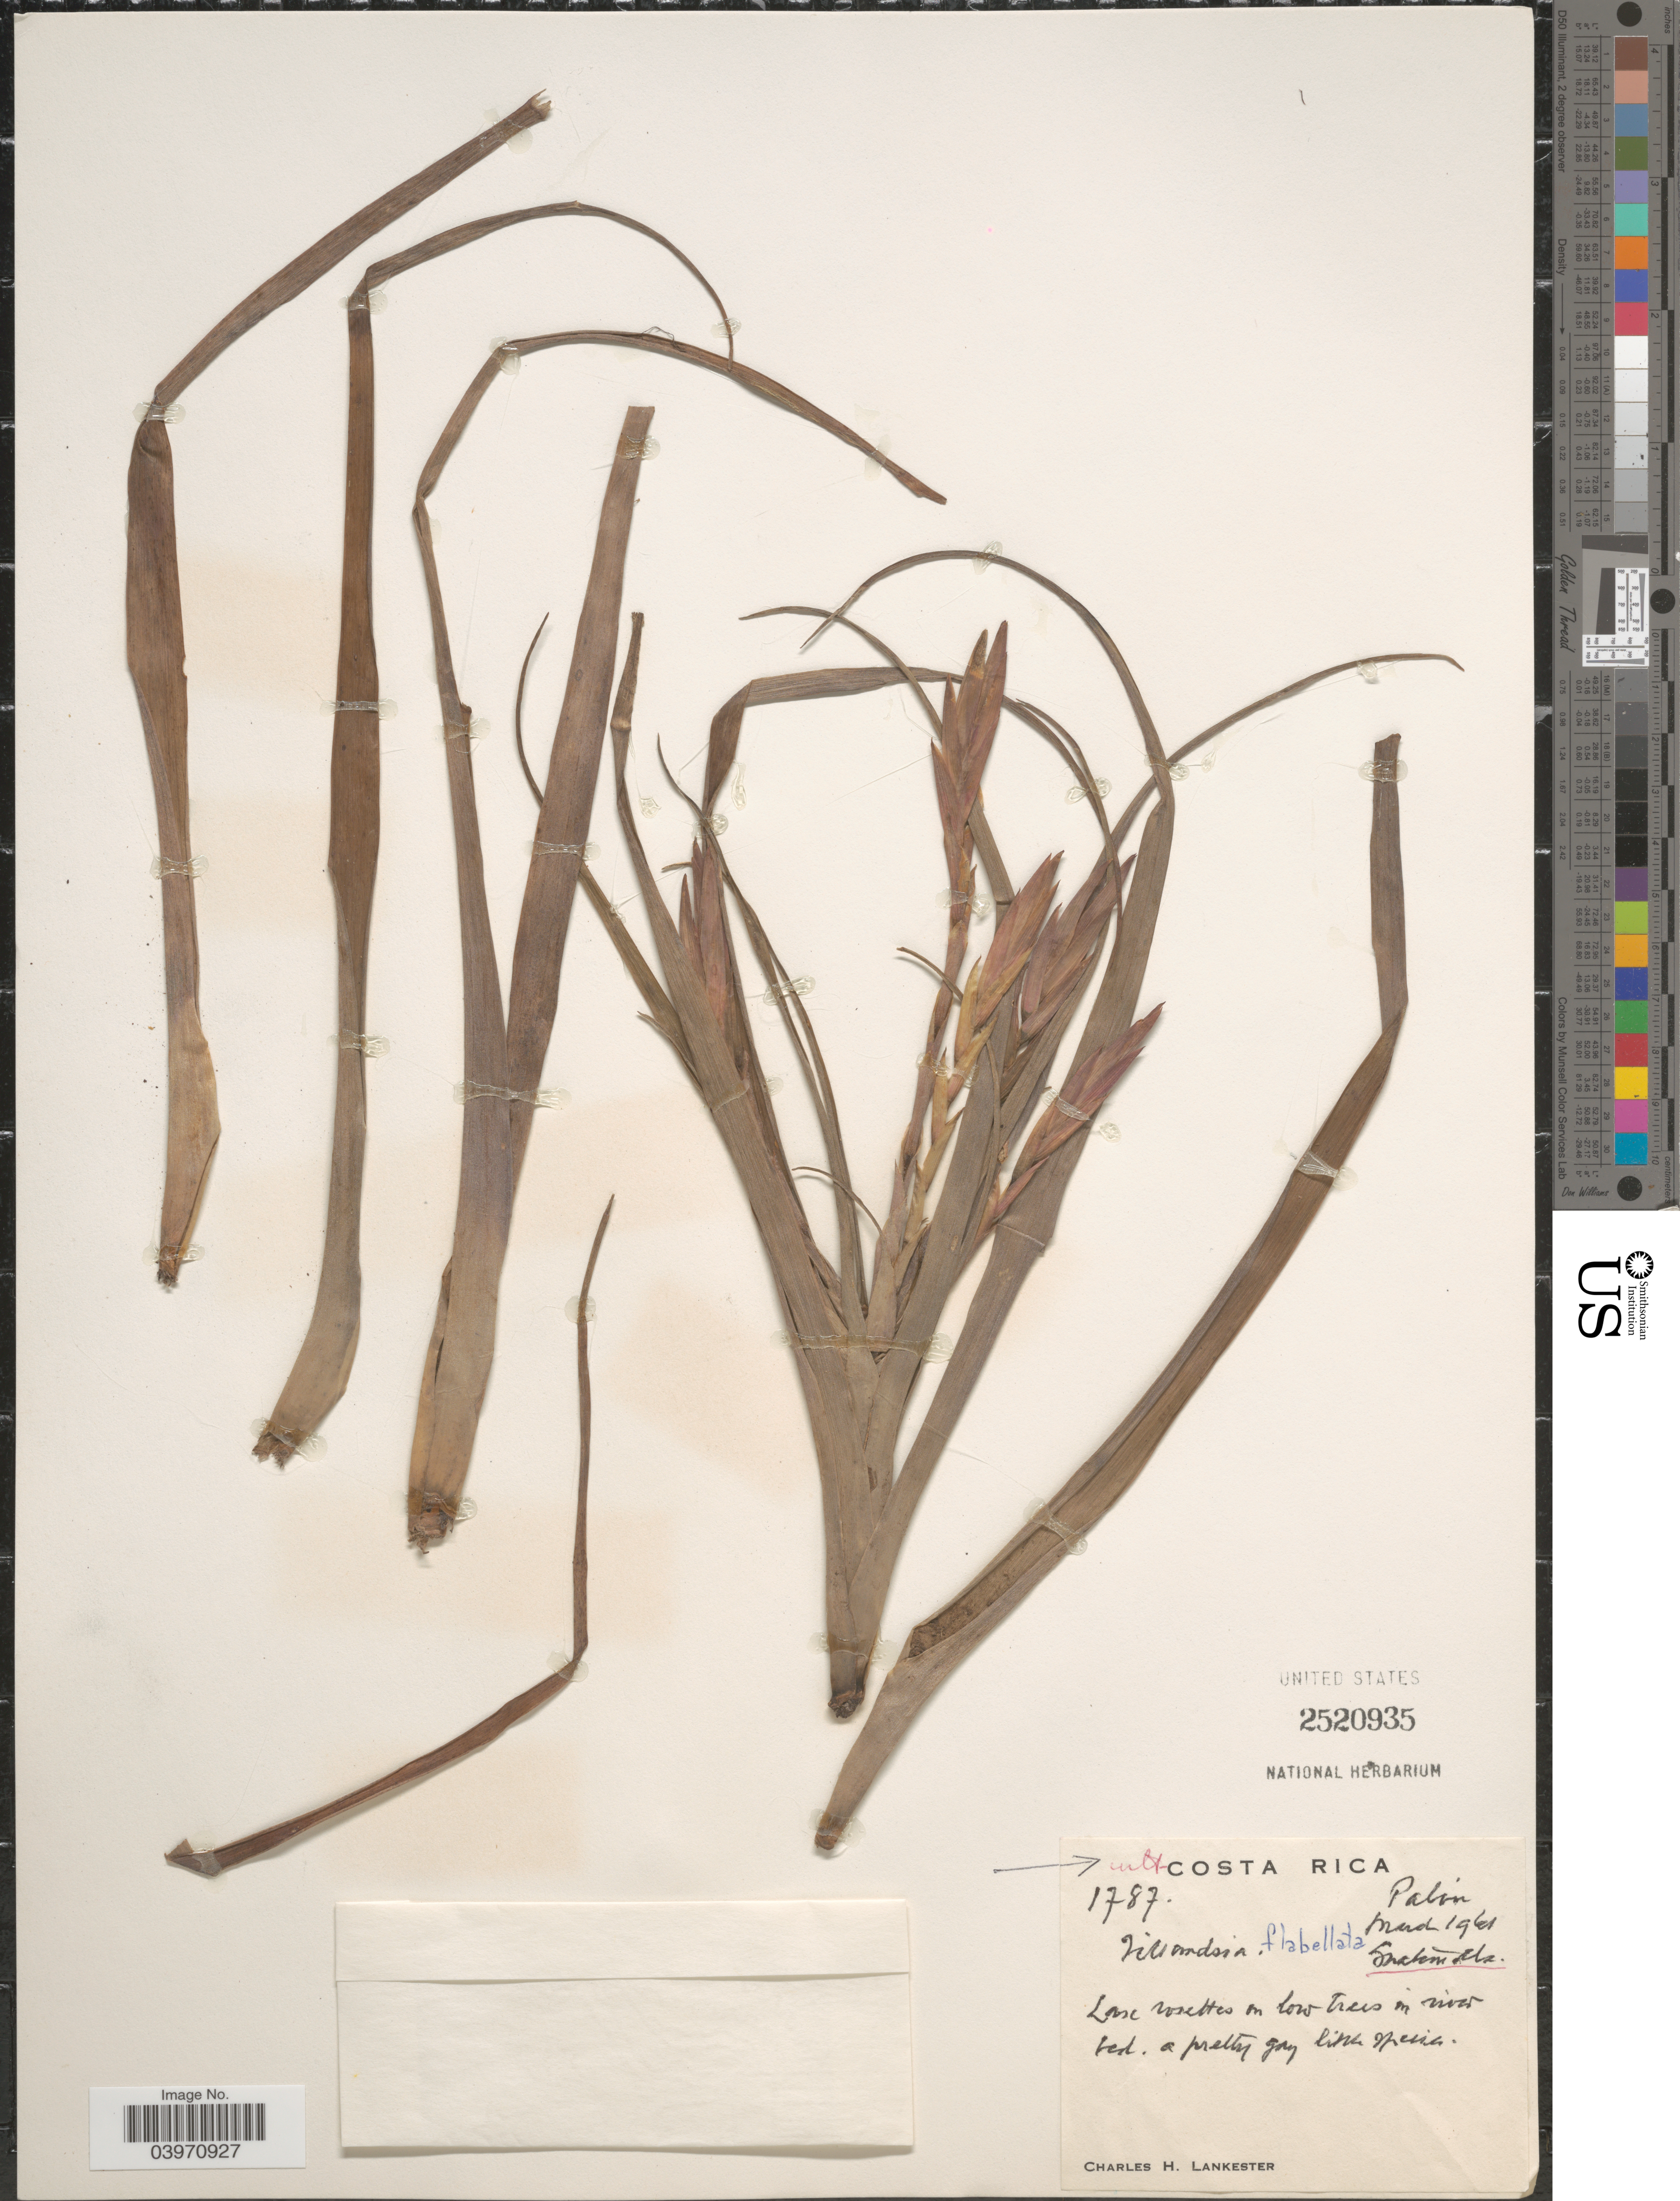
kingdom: Plantae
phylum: Tracheophyta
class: Liliopsida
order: Poales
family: Bromeliaceae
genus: Tillandsia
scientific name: Tillandsia flabellata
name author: Baker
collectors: C. H. Lankester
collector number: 1787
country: Costa Rica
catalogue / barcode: US 2520935